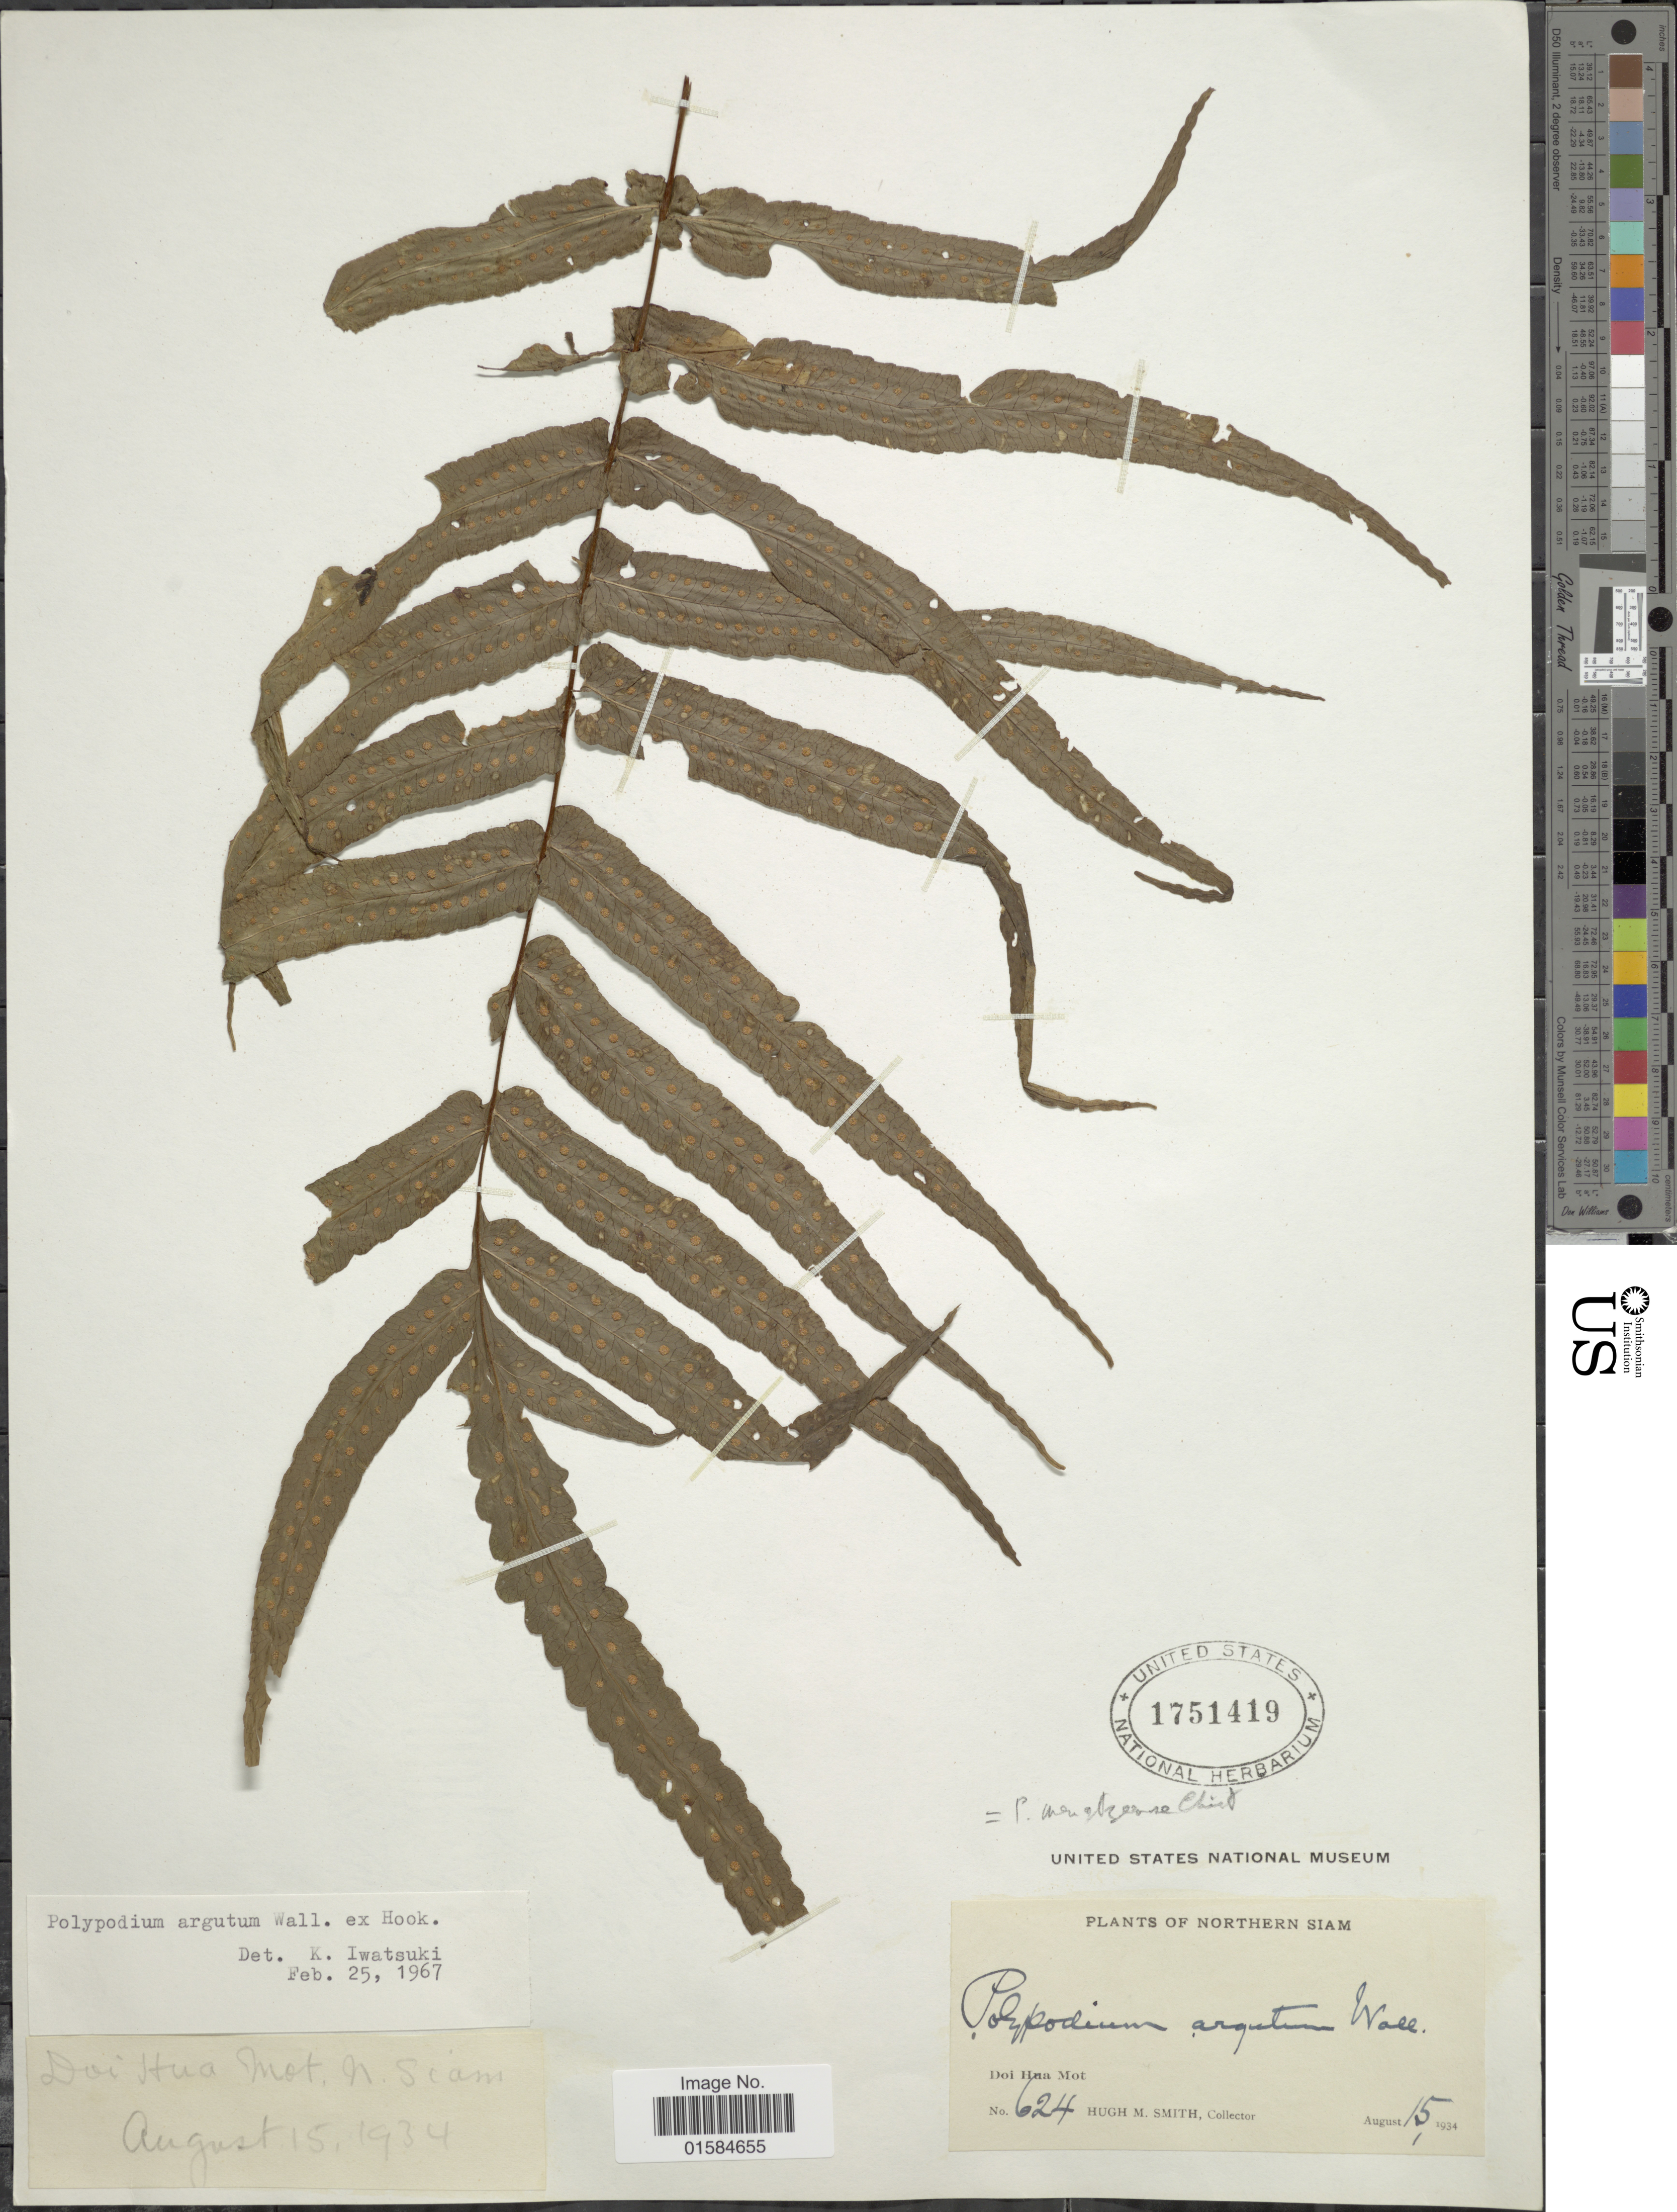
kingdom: Plantae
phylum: Tracheophyta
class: Polypodiopsida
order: Polypodiales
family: Polypodiaceae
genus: Goniophlebium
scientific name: Goniophlebium mengtzeense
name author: (Christ) Rödl-Linder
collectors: H. M. Smith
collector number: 624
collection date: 1934-08-15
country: Thailand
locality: Northern Siam, Doi Hua Mot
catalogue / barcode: US 1751419